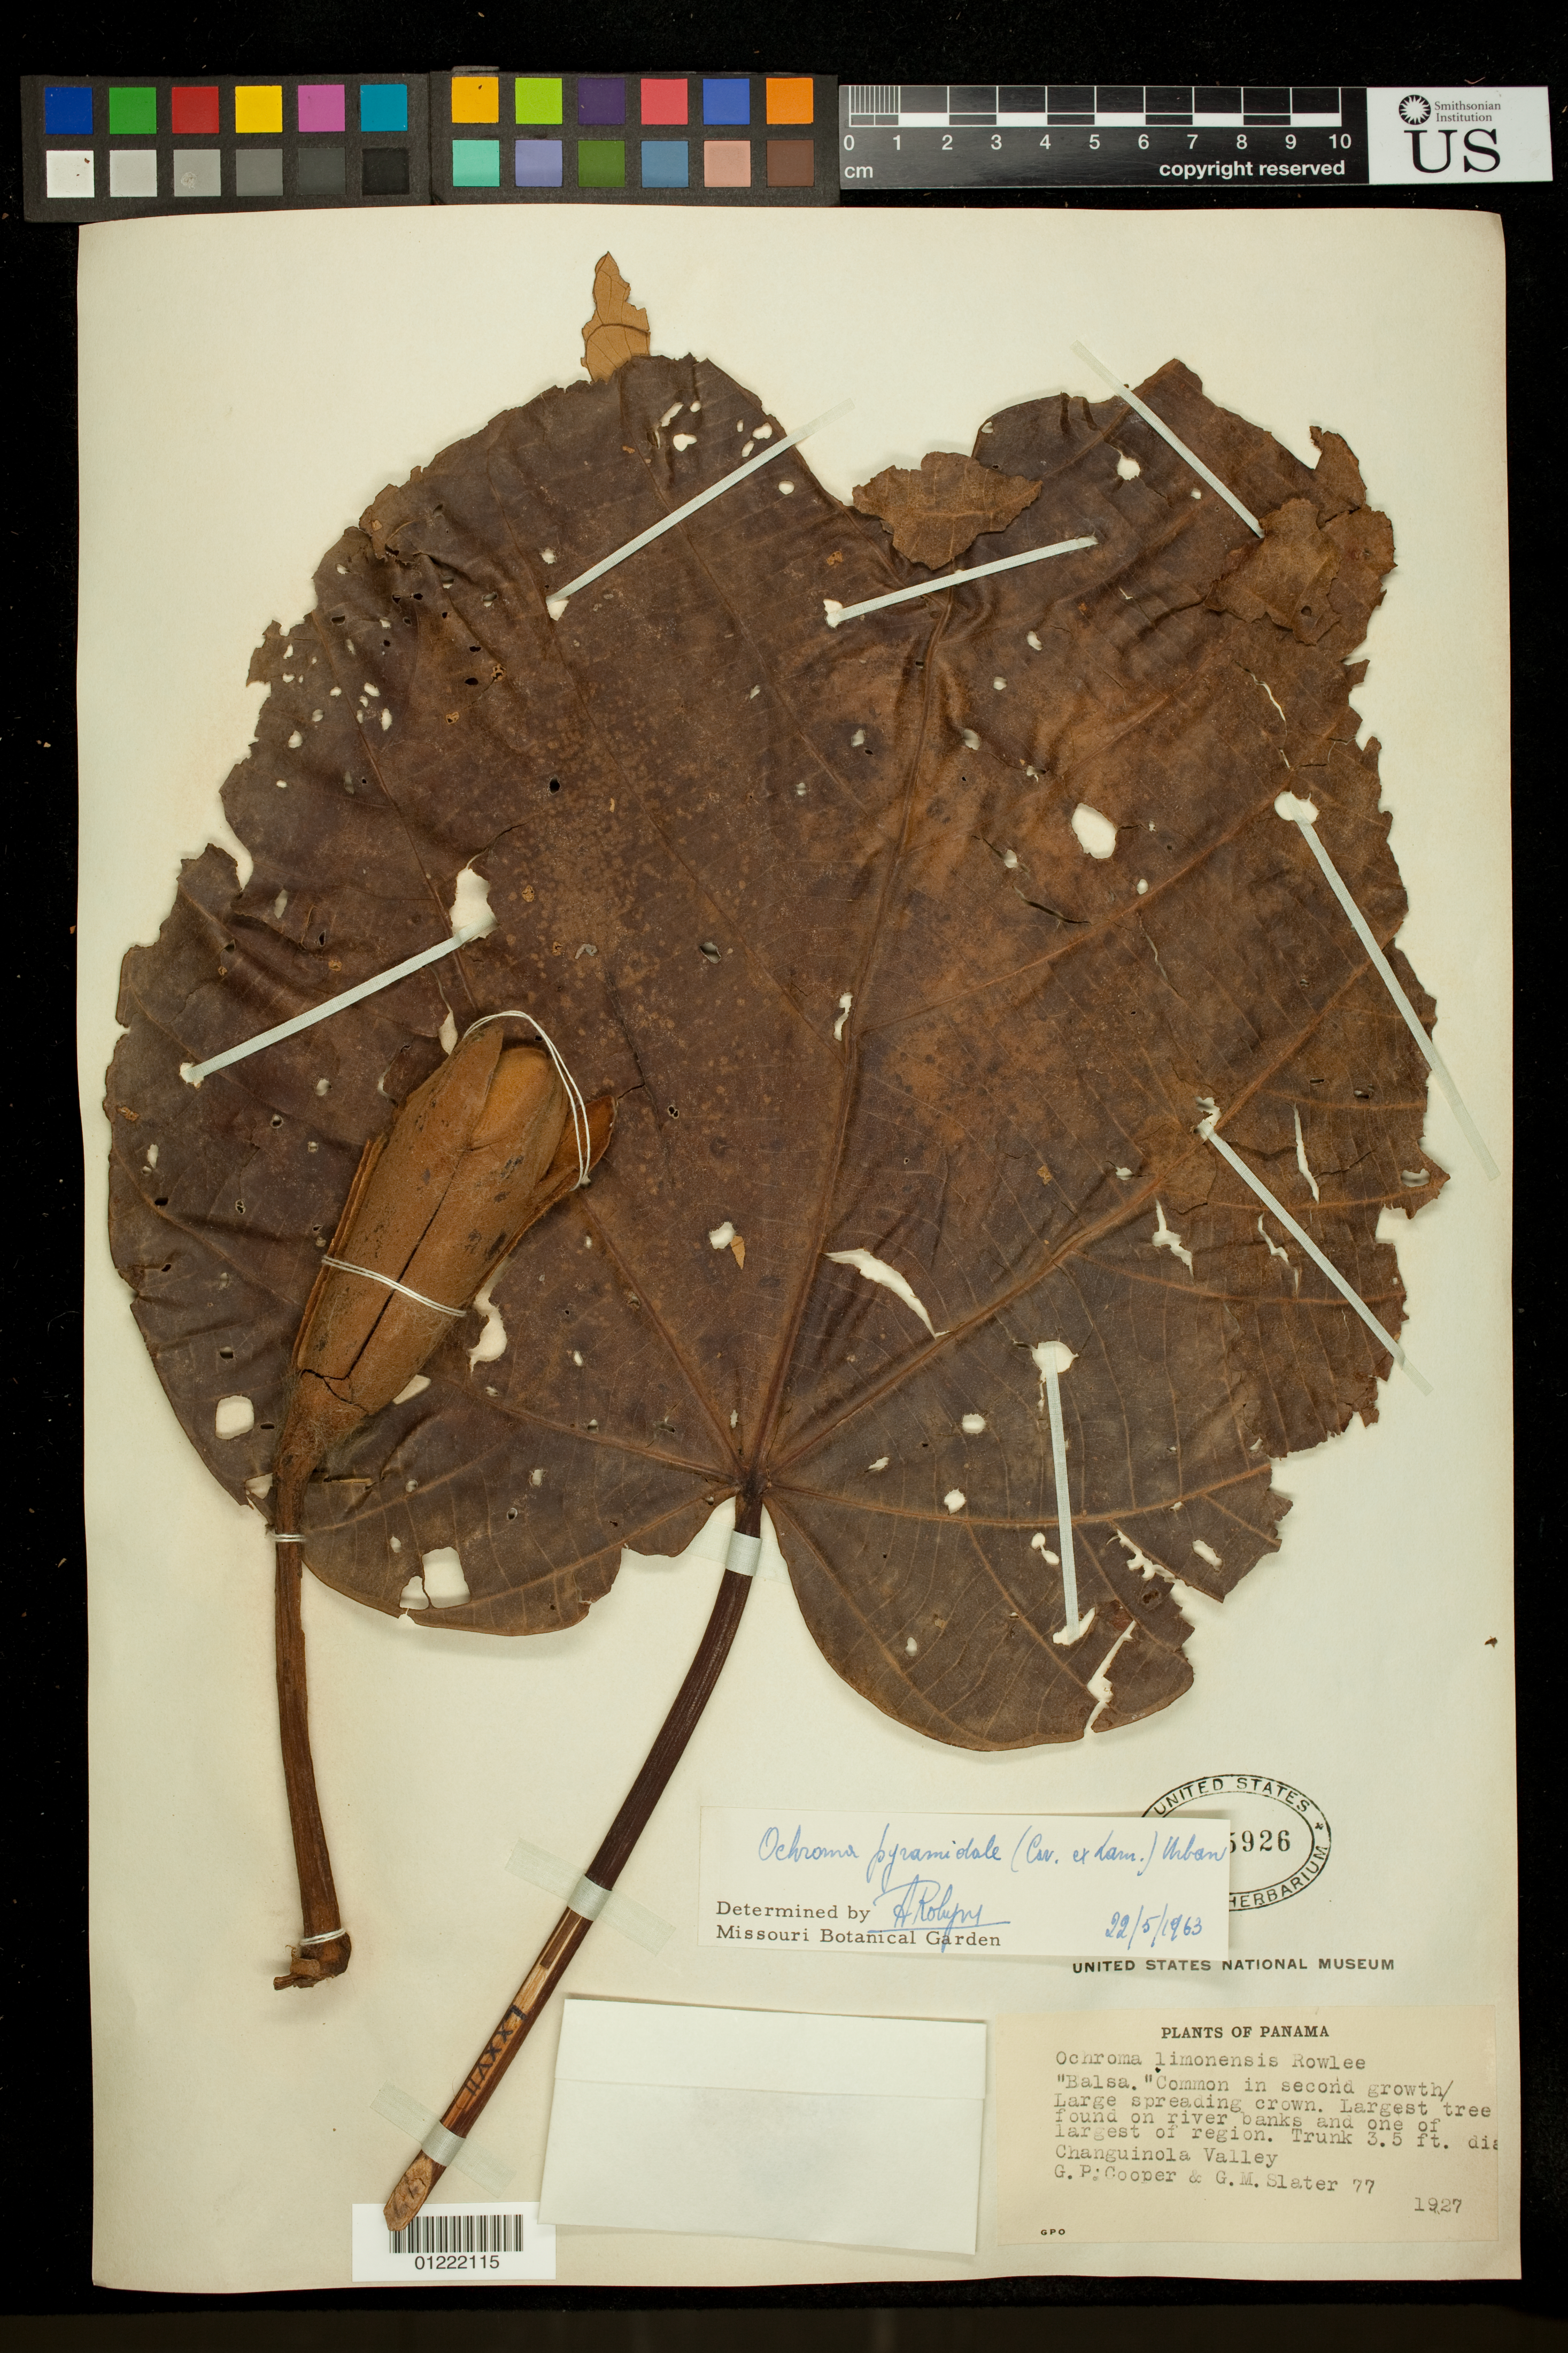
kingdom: Plantae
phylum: Tracheophyta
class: Magnoliopsida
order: Malvales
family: Malvaceae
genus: Ochroma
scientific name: Ochroma pyramidale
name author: (Cav. ex Lam.) Urb.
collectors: G. Cooper & G. Slater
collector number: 77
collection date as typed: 1927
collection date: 1927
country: Panama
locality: Changuinola Valley